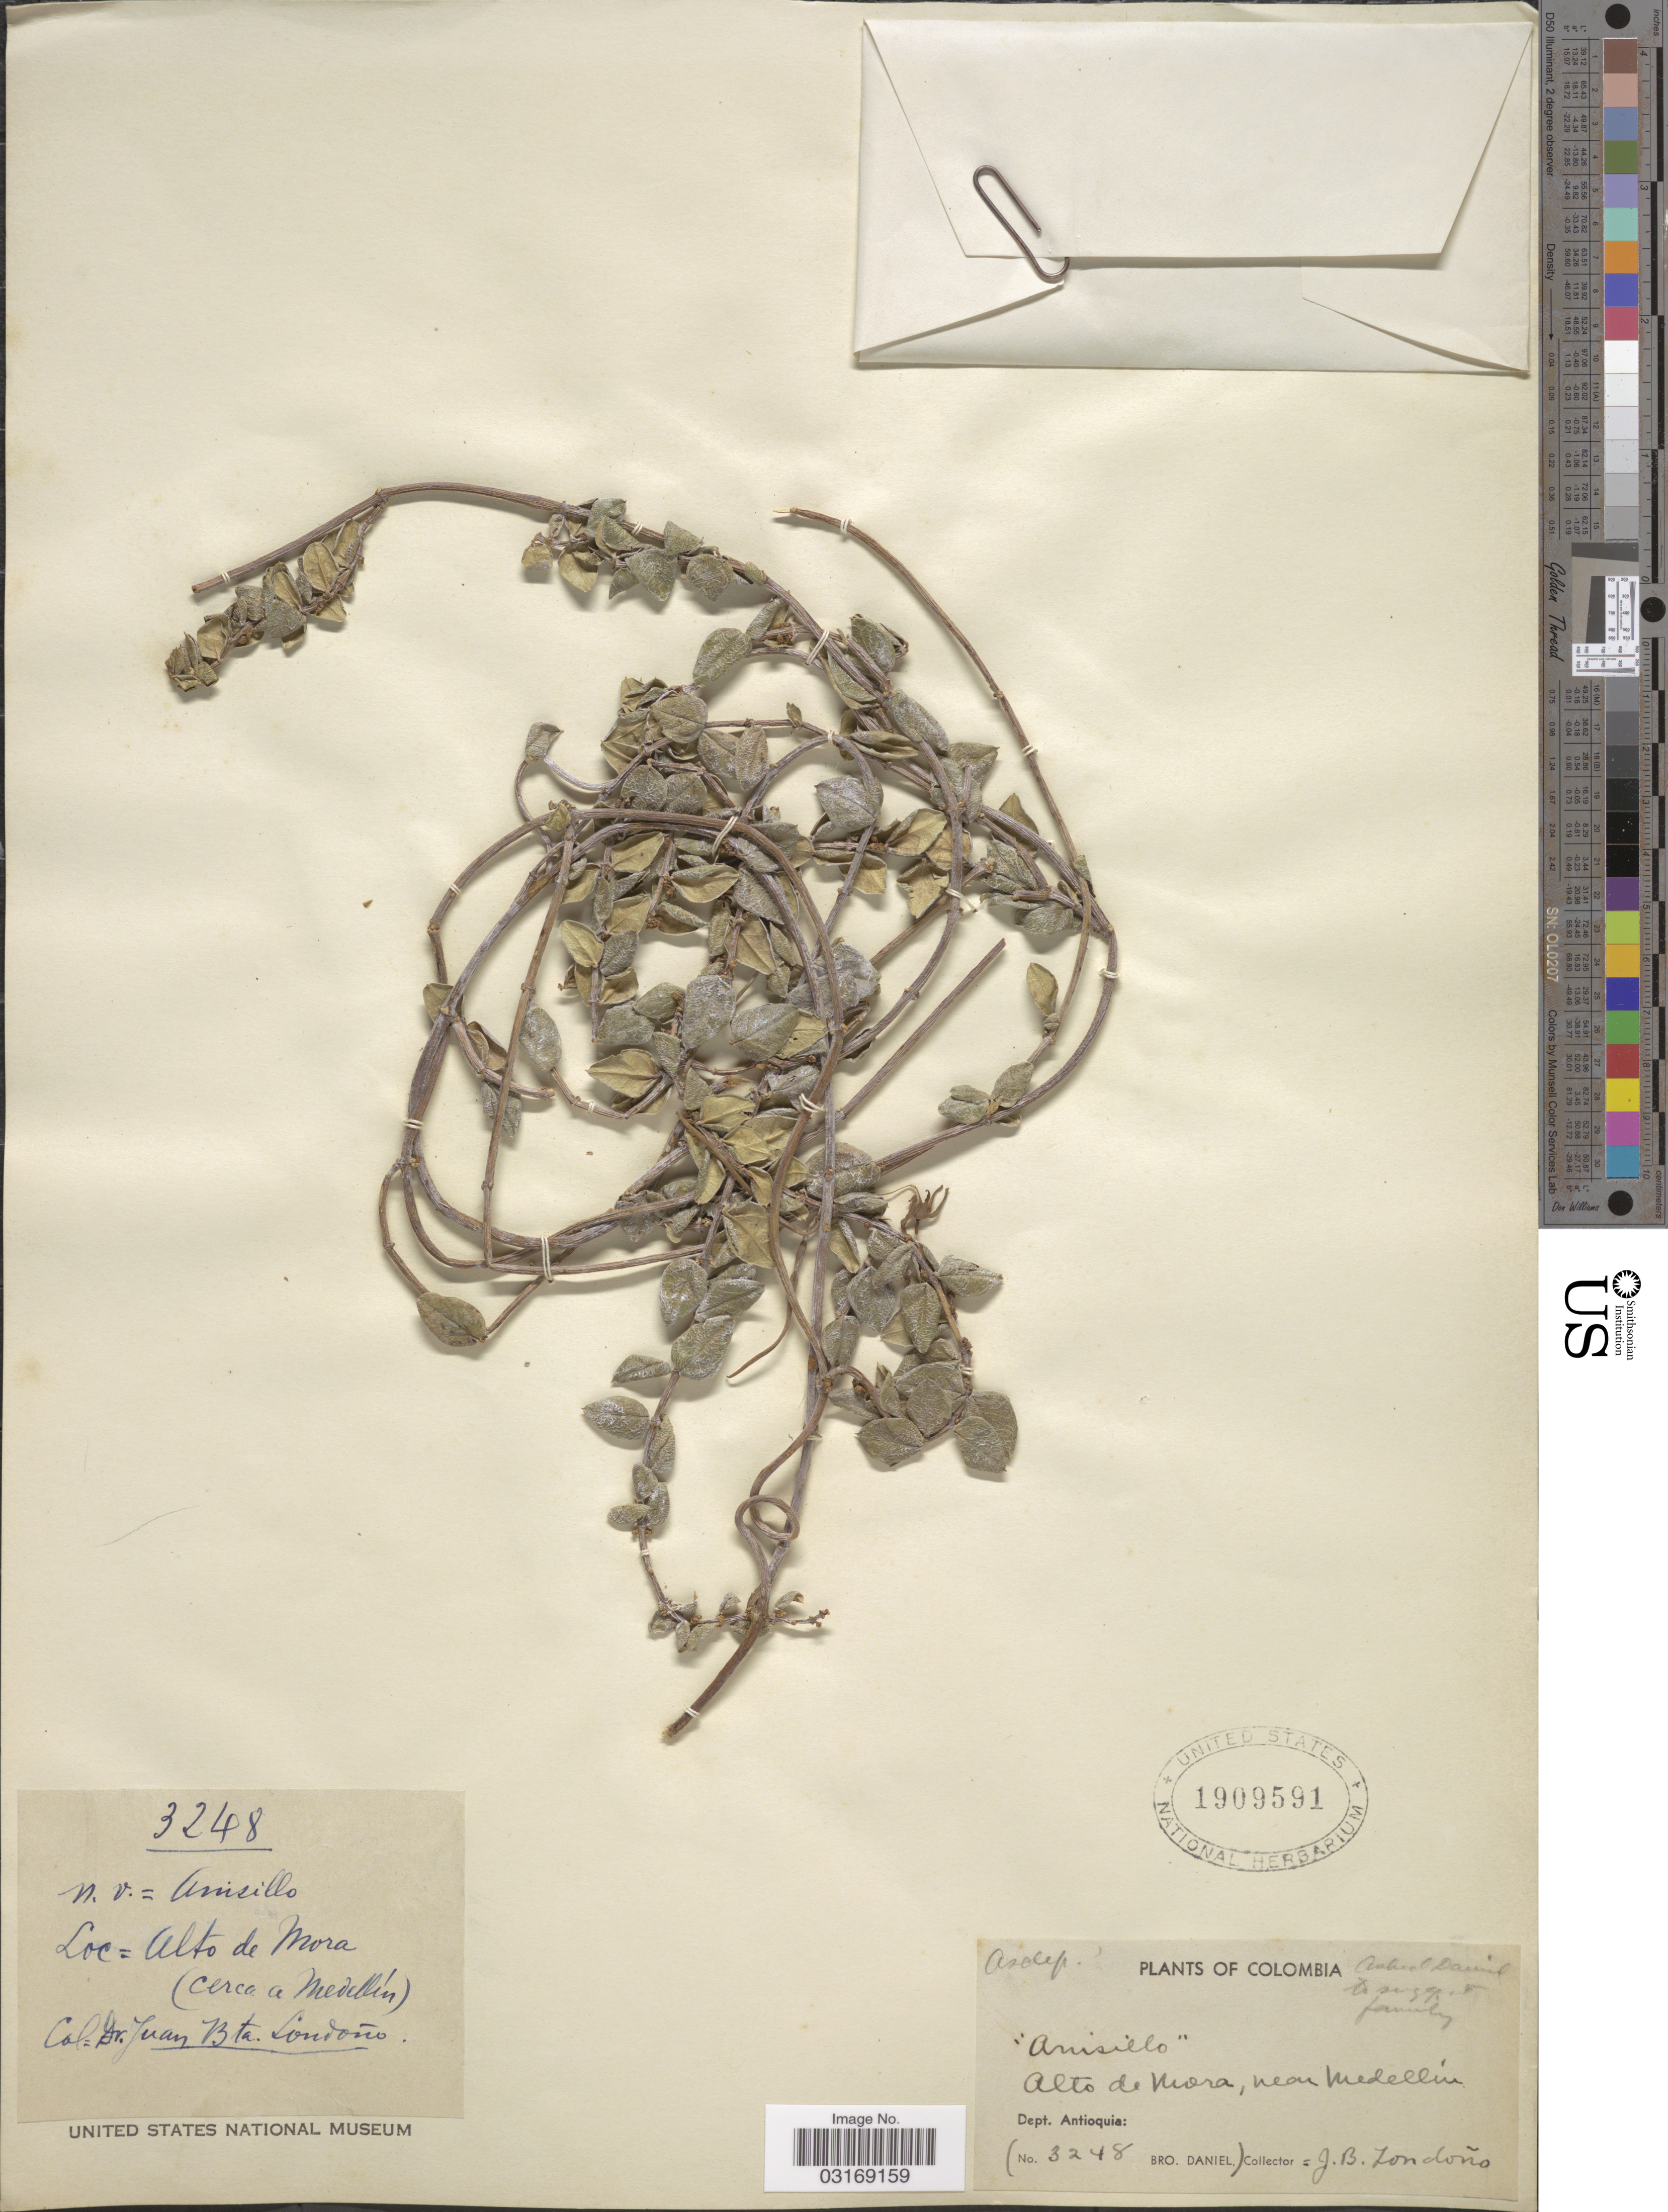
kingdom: Plantae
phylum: Tracheophyta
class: Magnoliopsida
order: Gentianales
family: Apocynaceae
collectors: J. B. Londono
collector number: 3248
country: Colombia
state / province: Antioquia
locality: Alto de Mora, near Medellín. Dept. Antioquia.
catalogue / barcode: US 1909591